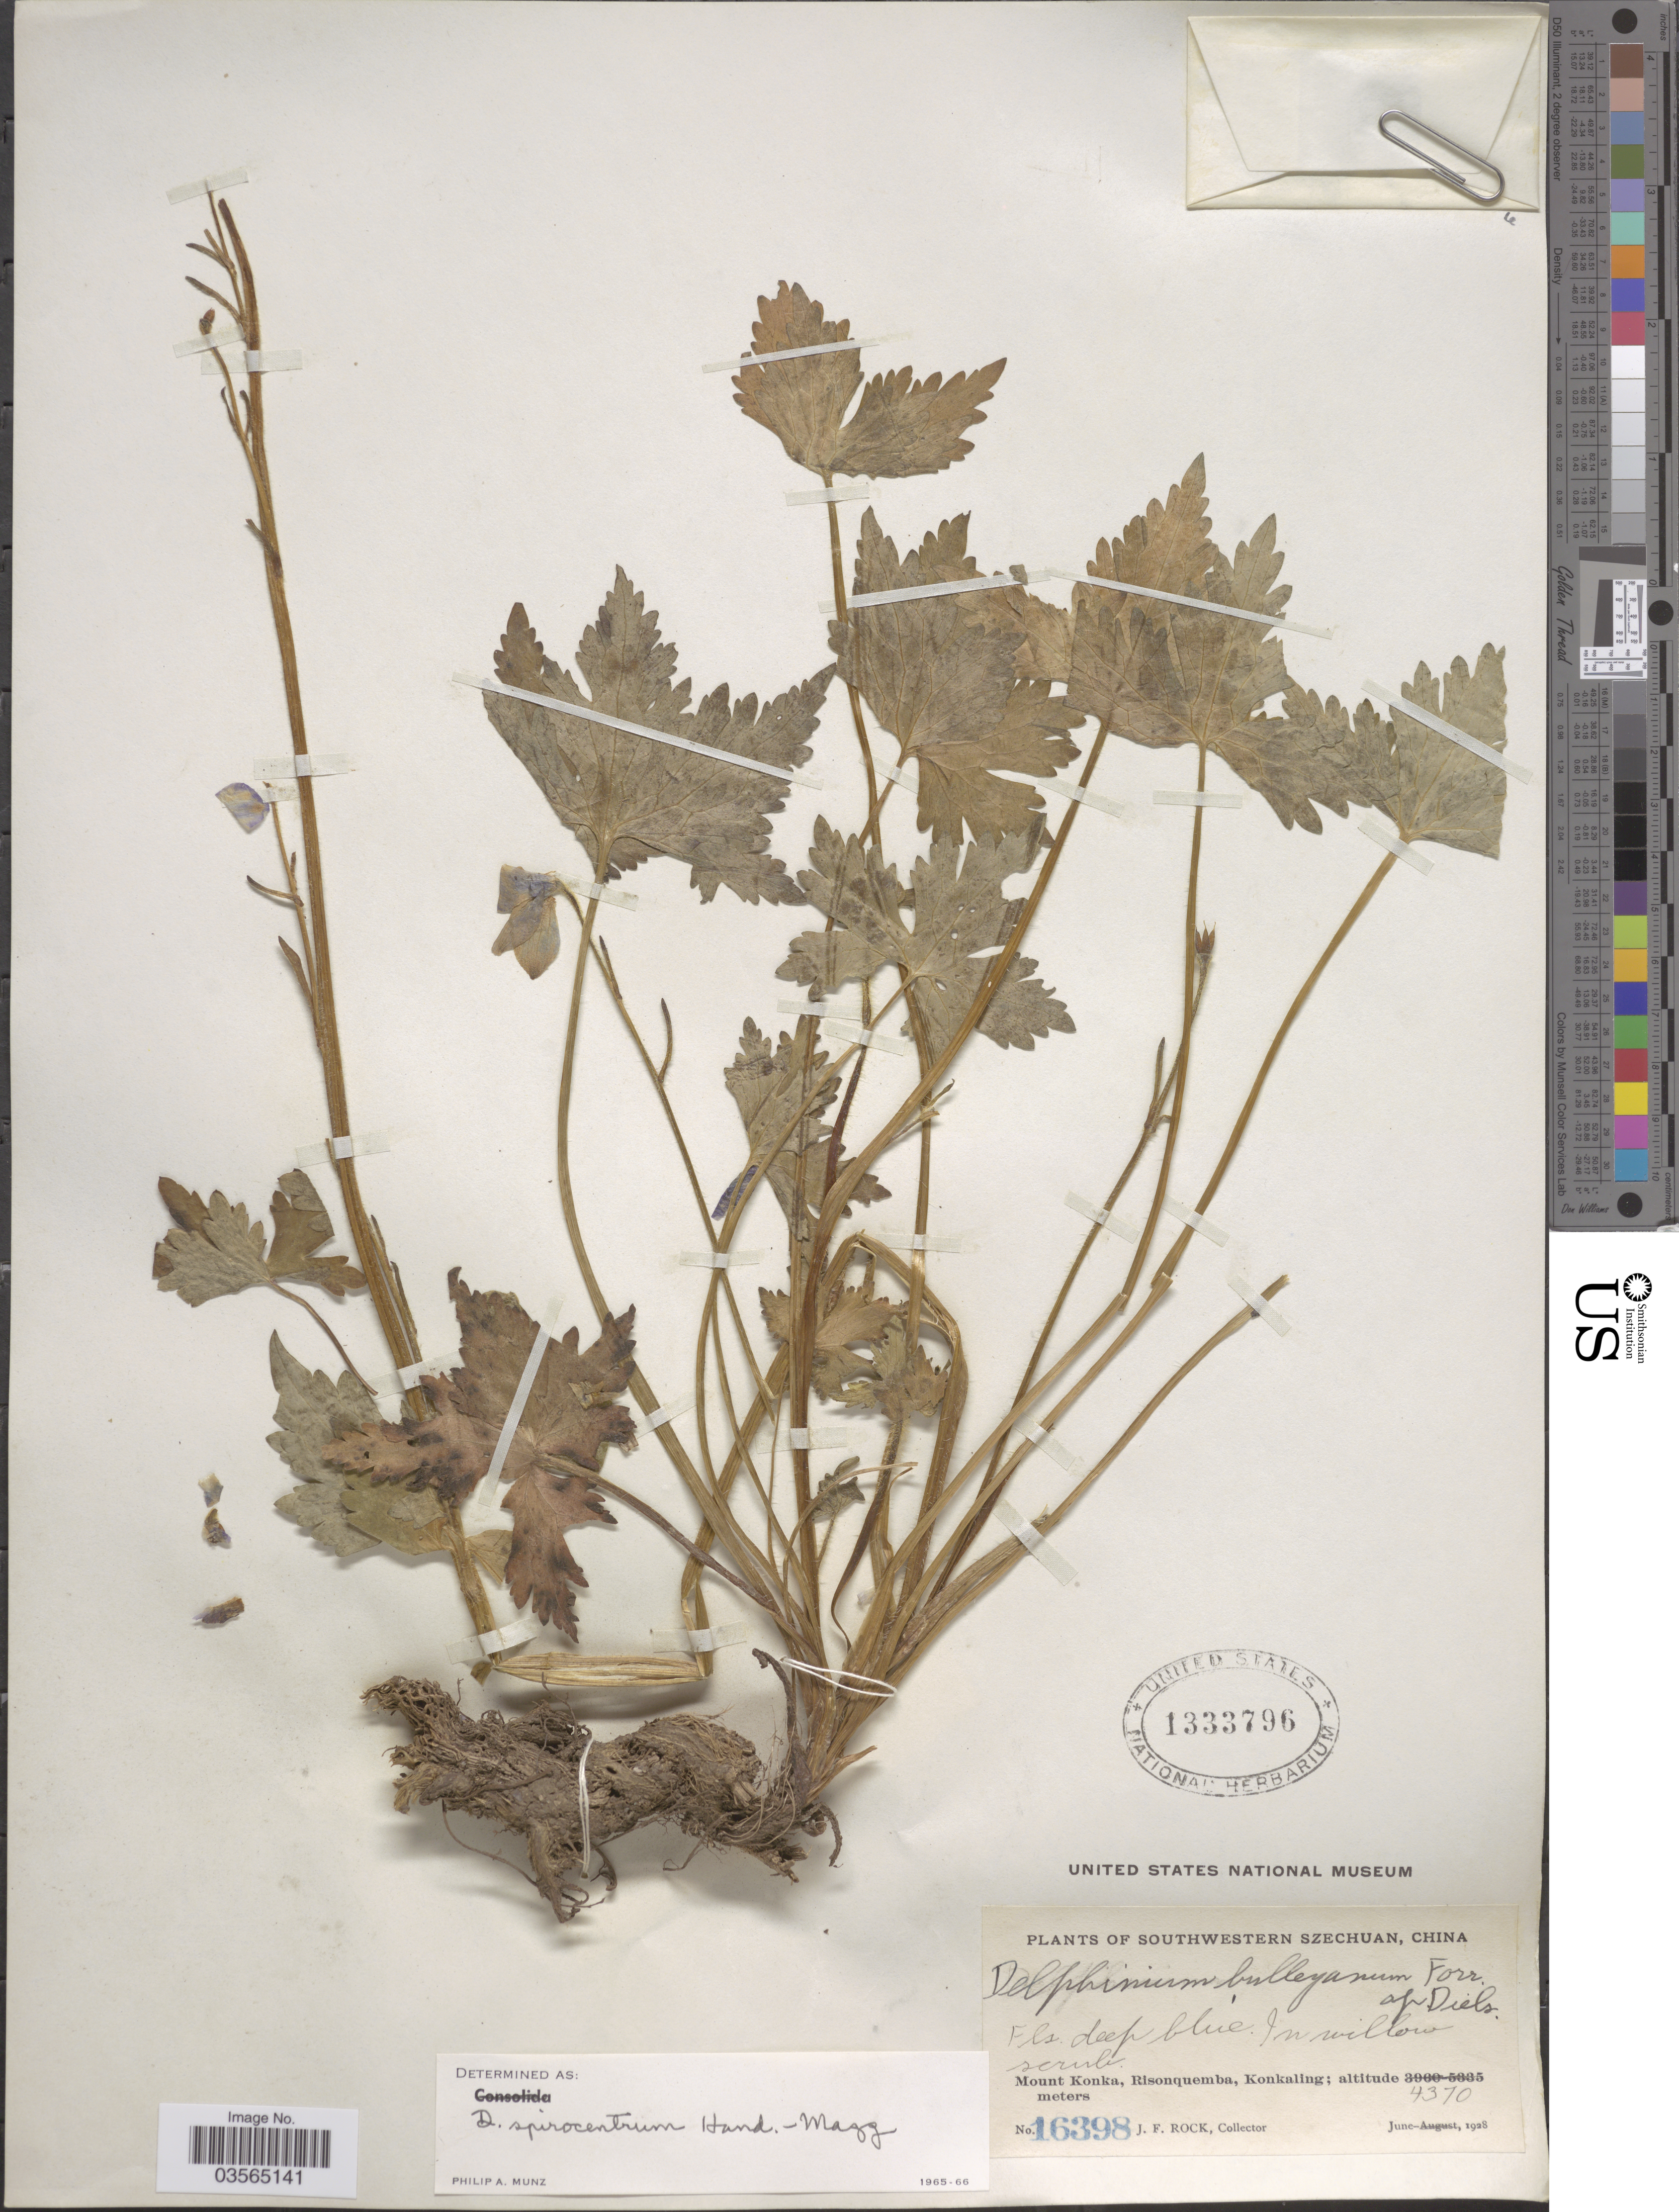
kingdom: Plantae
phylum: Tracheophyta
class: Magnoliopsida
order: Ranunculales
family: Ranunculaceae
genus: Delphinium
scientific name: Delphinium spirocentrum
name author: Hand.-Mazz.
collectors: J. Rock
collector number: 16398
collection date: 1928-06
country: China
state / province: Sichuan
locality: Southwestern Szechuan. Mount Konka, Risonquemba, Konkaling.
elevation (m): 4370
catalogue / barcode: US 1333796